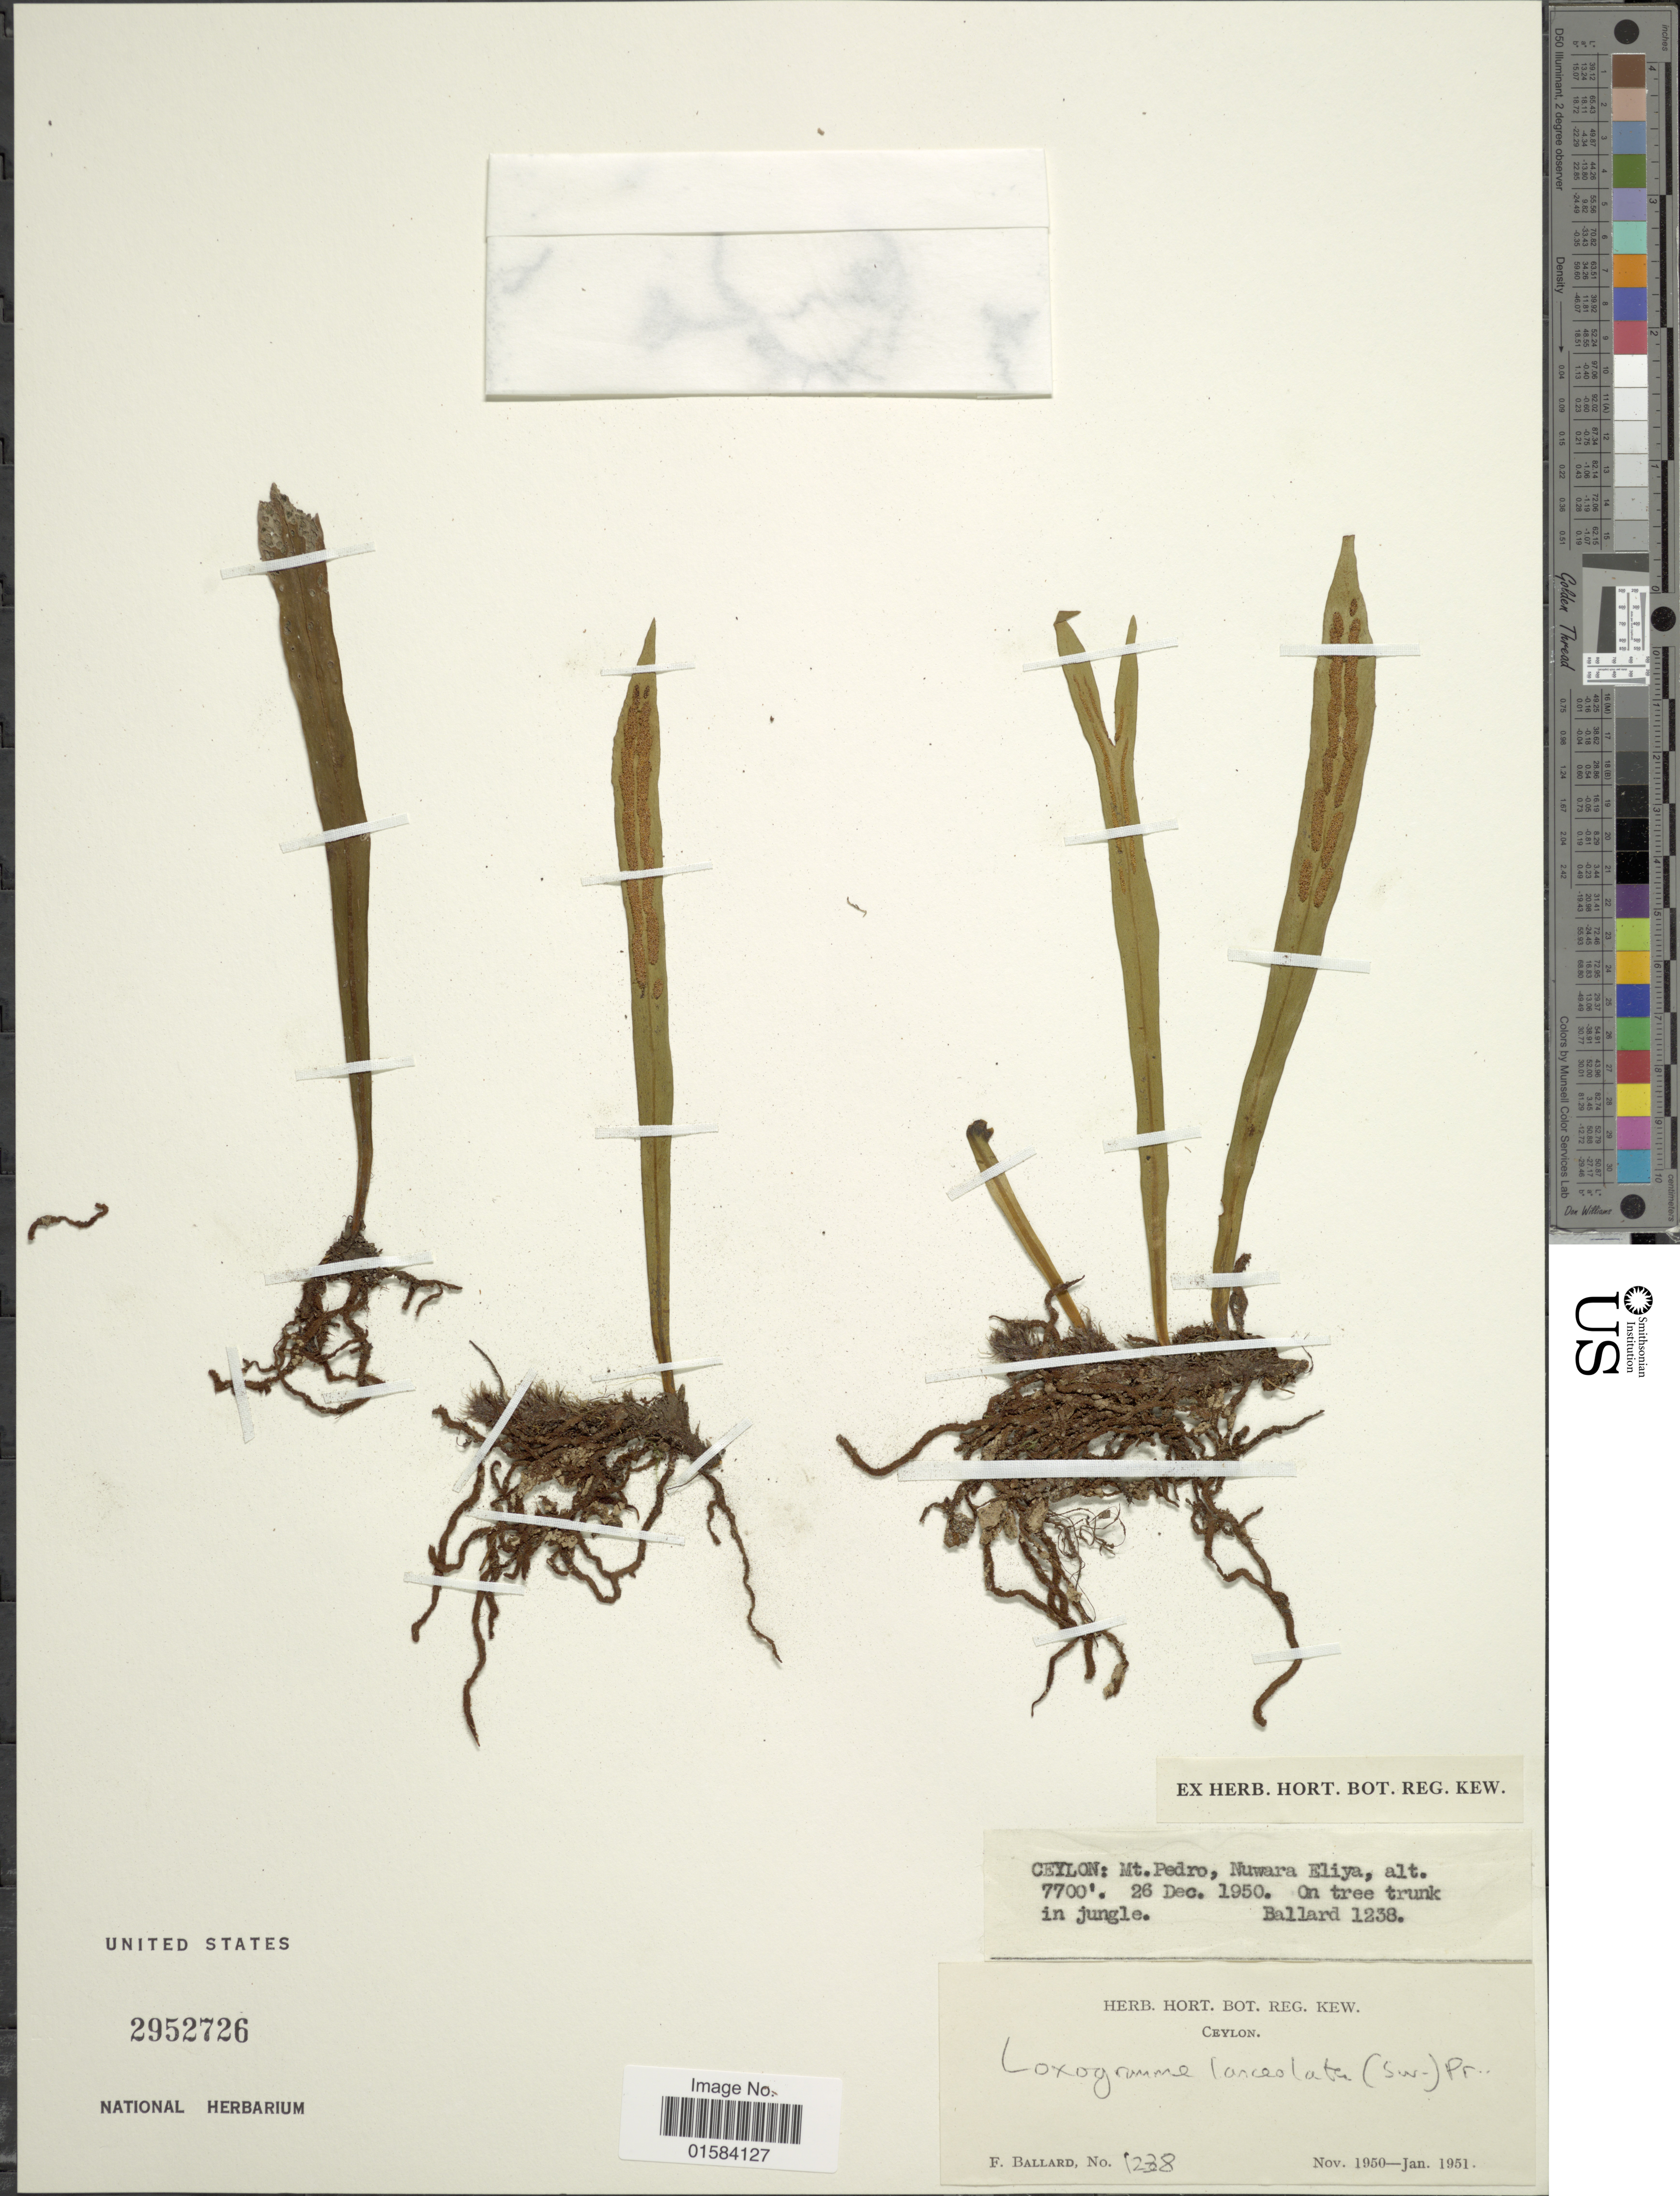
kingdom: Plantae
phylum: Tracheophyta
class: Polypodiopsida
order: Polypodiales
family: Polypodiaceae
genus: Loxogramme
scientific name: Loxogramme lanceolata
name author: (Sw.) C. Presl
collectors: F. Ballard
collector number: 1238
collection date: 1950-11/1951-01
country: Sri Lanka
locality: Ceylon: Mt. pedro, Nuwara Eliya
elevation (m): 2347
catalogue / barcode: US 2952726